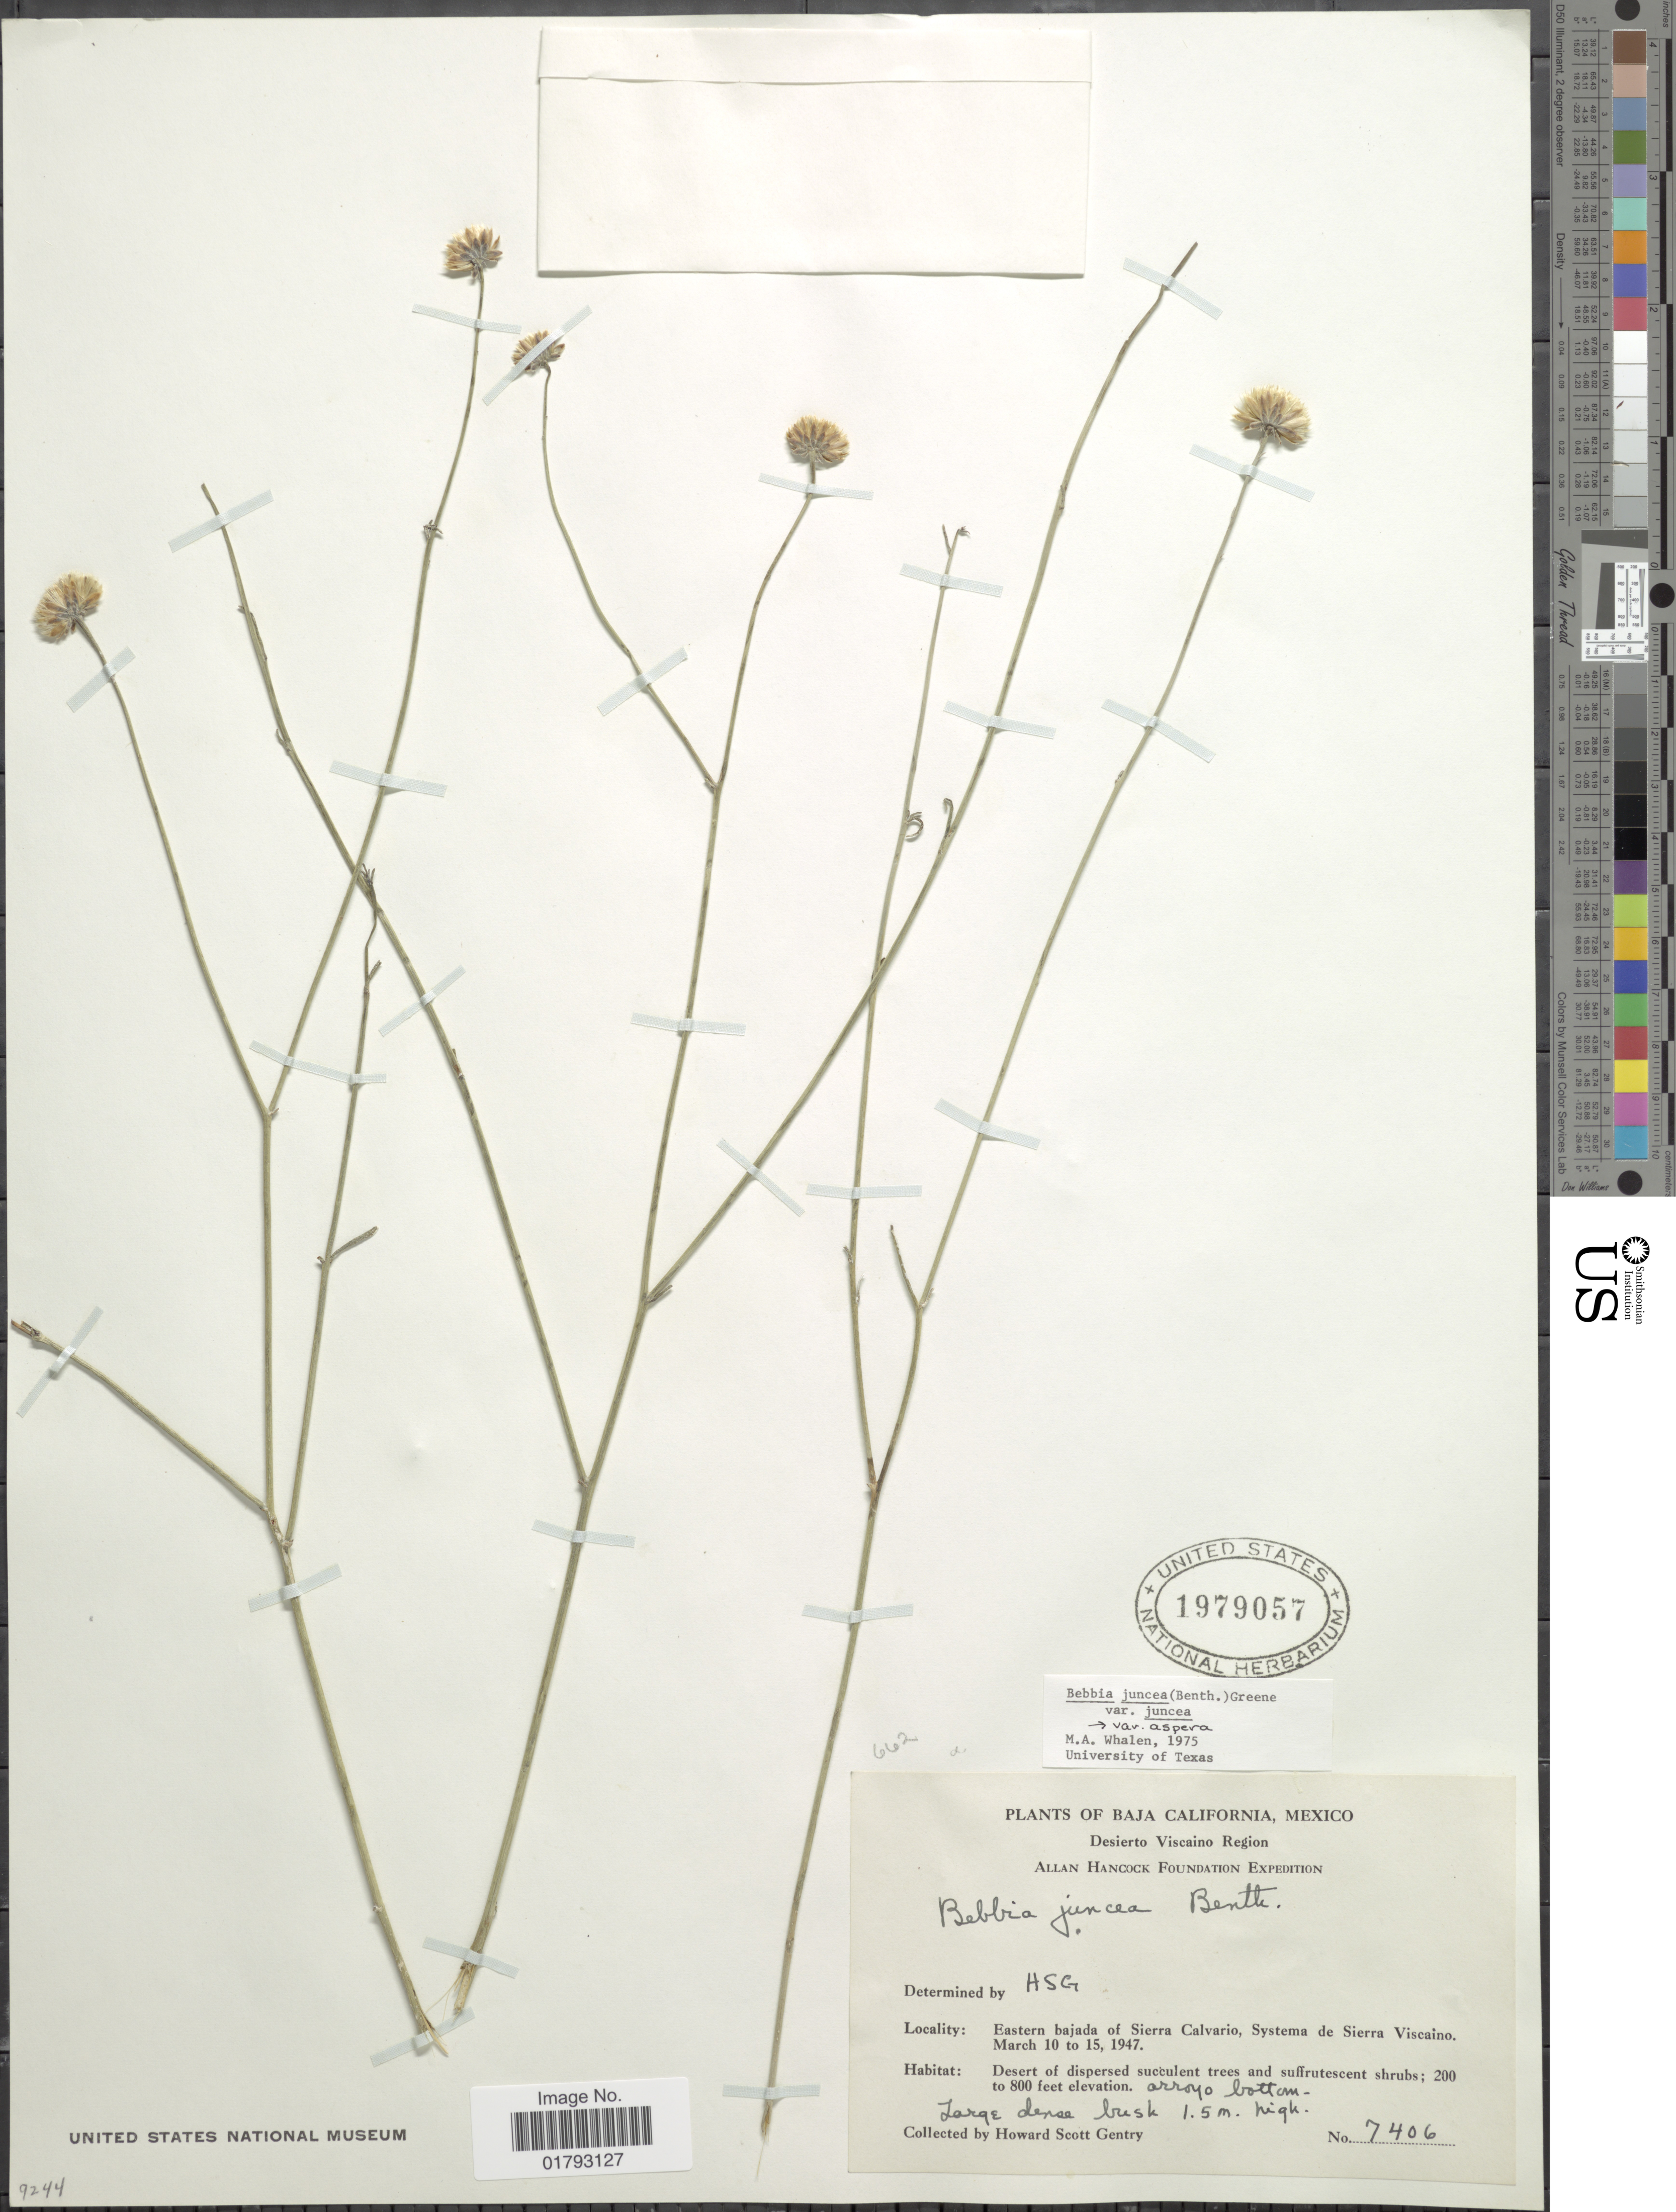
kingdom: Plantae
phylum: Tracheophyta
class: Magnoliopsida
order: Asterales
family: Asteraceae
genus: Bebbia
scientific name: Bebbia juncea var. aspera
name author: Greene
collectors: H. S. Gentry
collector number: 7406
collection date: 1947-03-10/1947-03-15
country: Mexico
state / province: Baja California Sur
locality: Baja California, Mexico, Eastern bajada of Sierra Calvario, Systema de Sierra Viscaino.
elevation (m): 61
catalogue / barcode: US 1979057